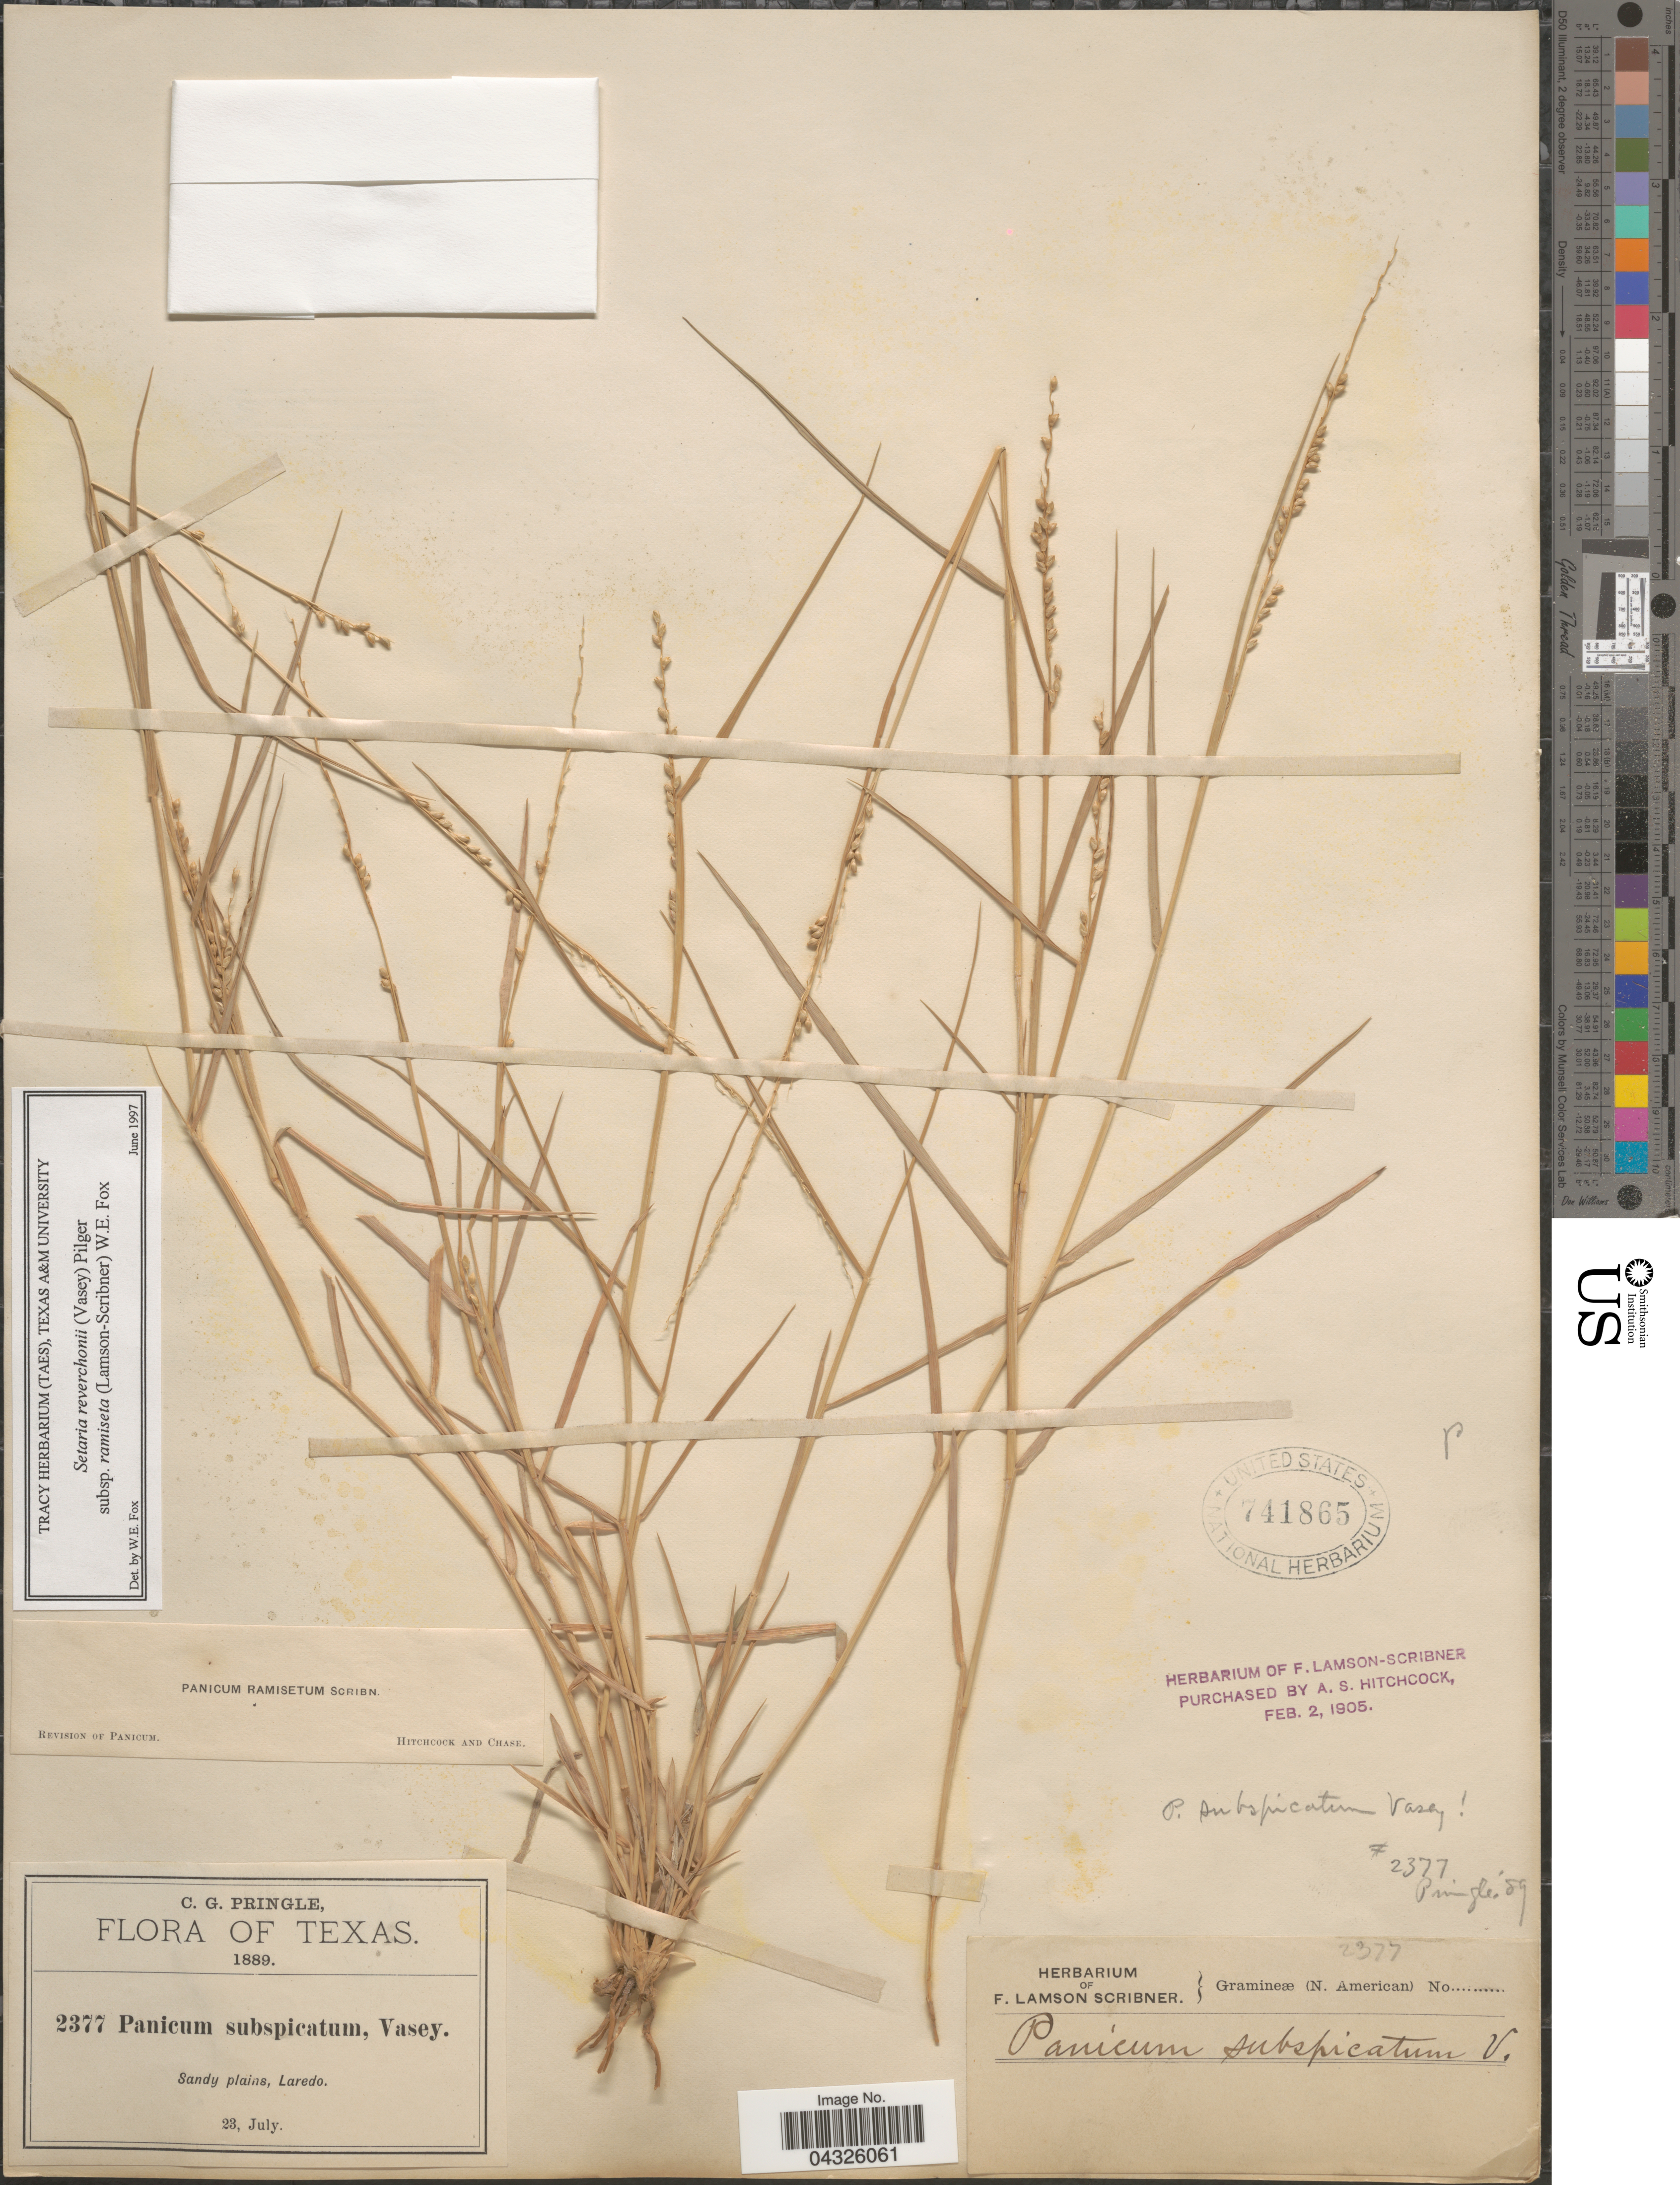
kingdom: Plantae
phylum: Tracheophyta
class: Liliopsida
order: Poales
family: Poaceae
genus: Setaria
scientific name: Setaria reverchonii subsp. ramiseta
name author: (Scribn.) W.E. Fox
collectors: C. G. Pringle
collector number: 2377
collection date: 1889-07-23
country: United States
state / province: Texas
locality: Sandy plains, Laredo.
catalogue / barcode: US 741865